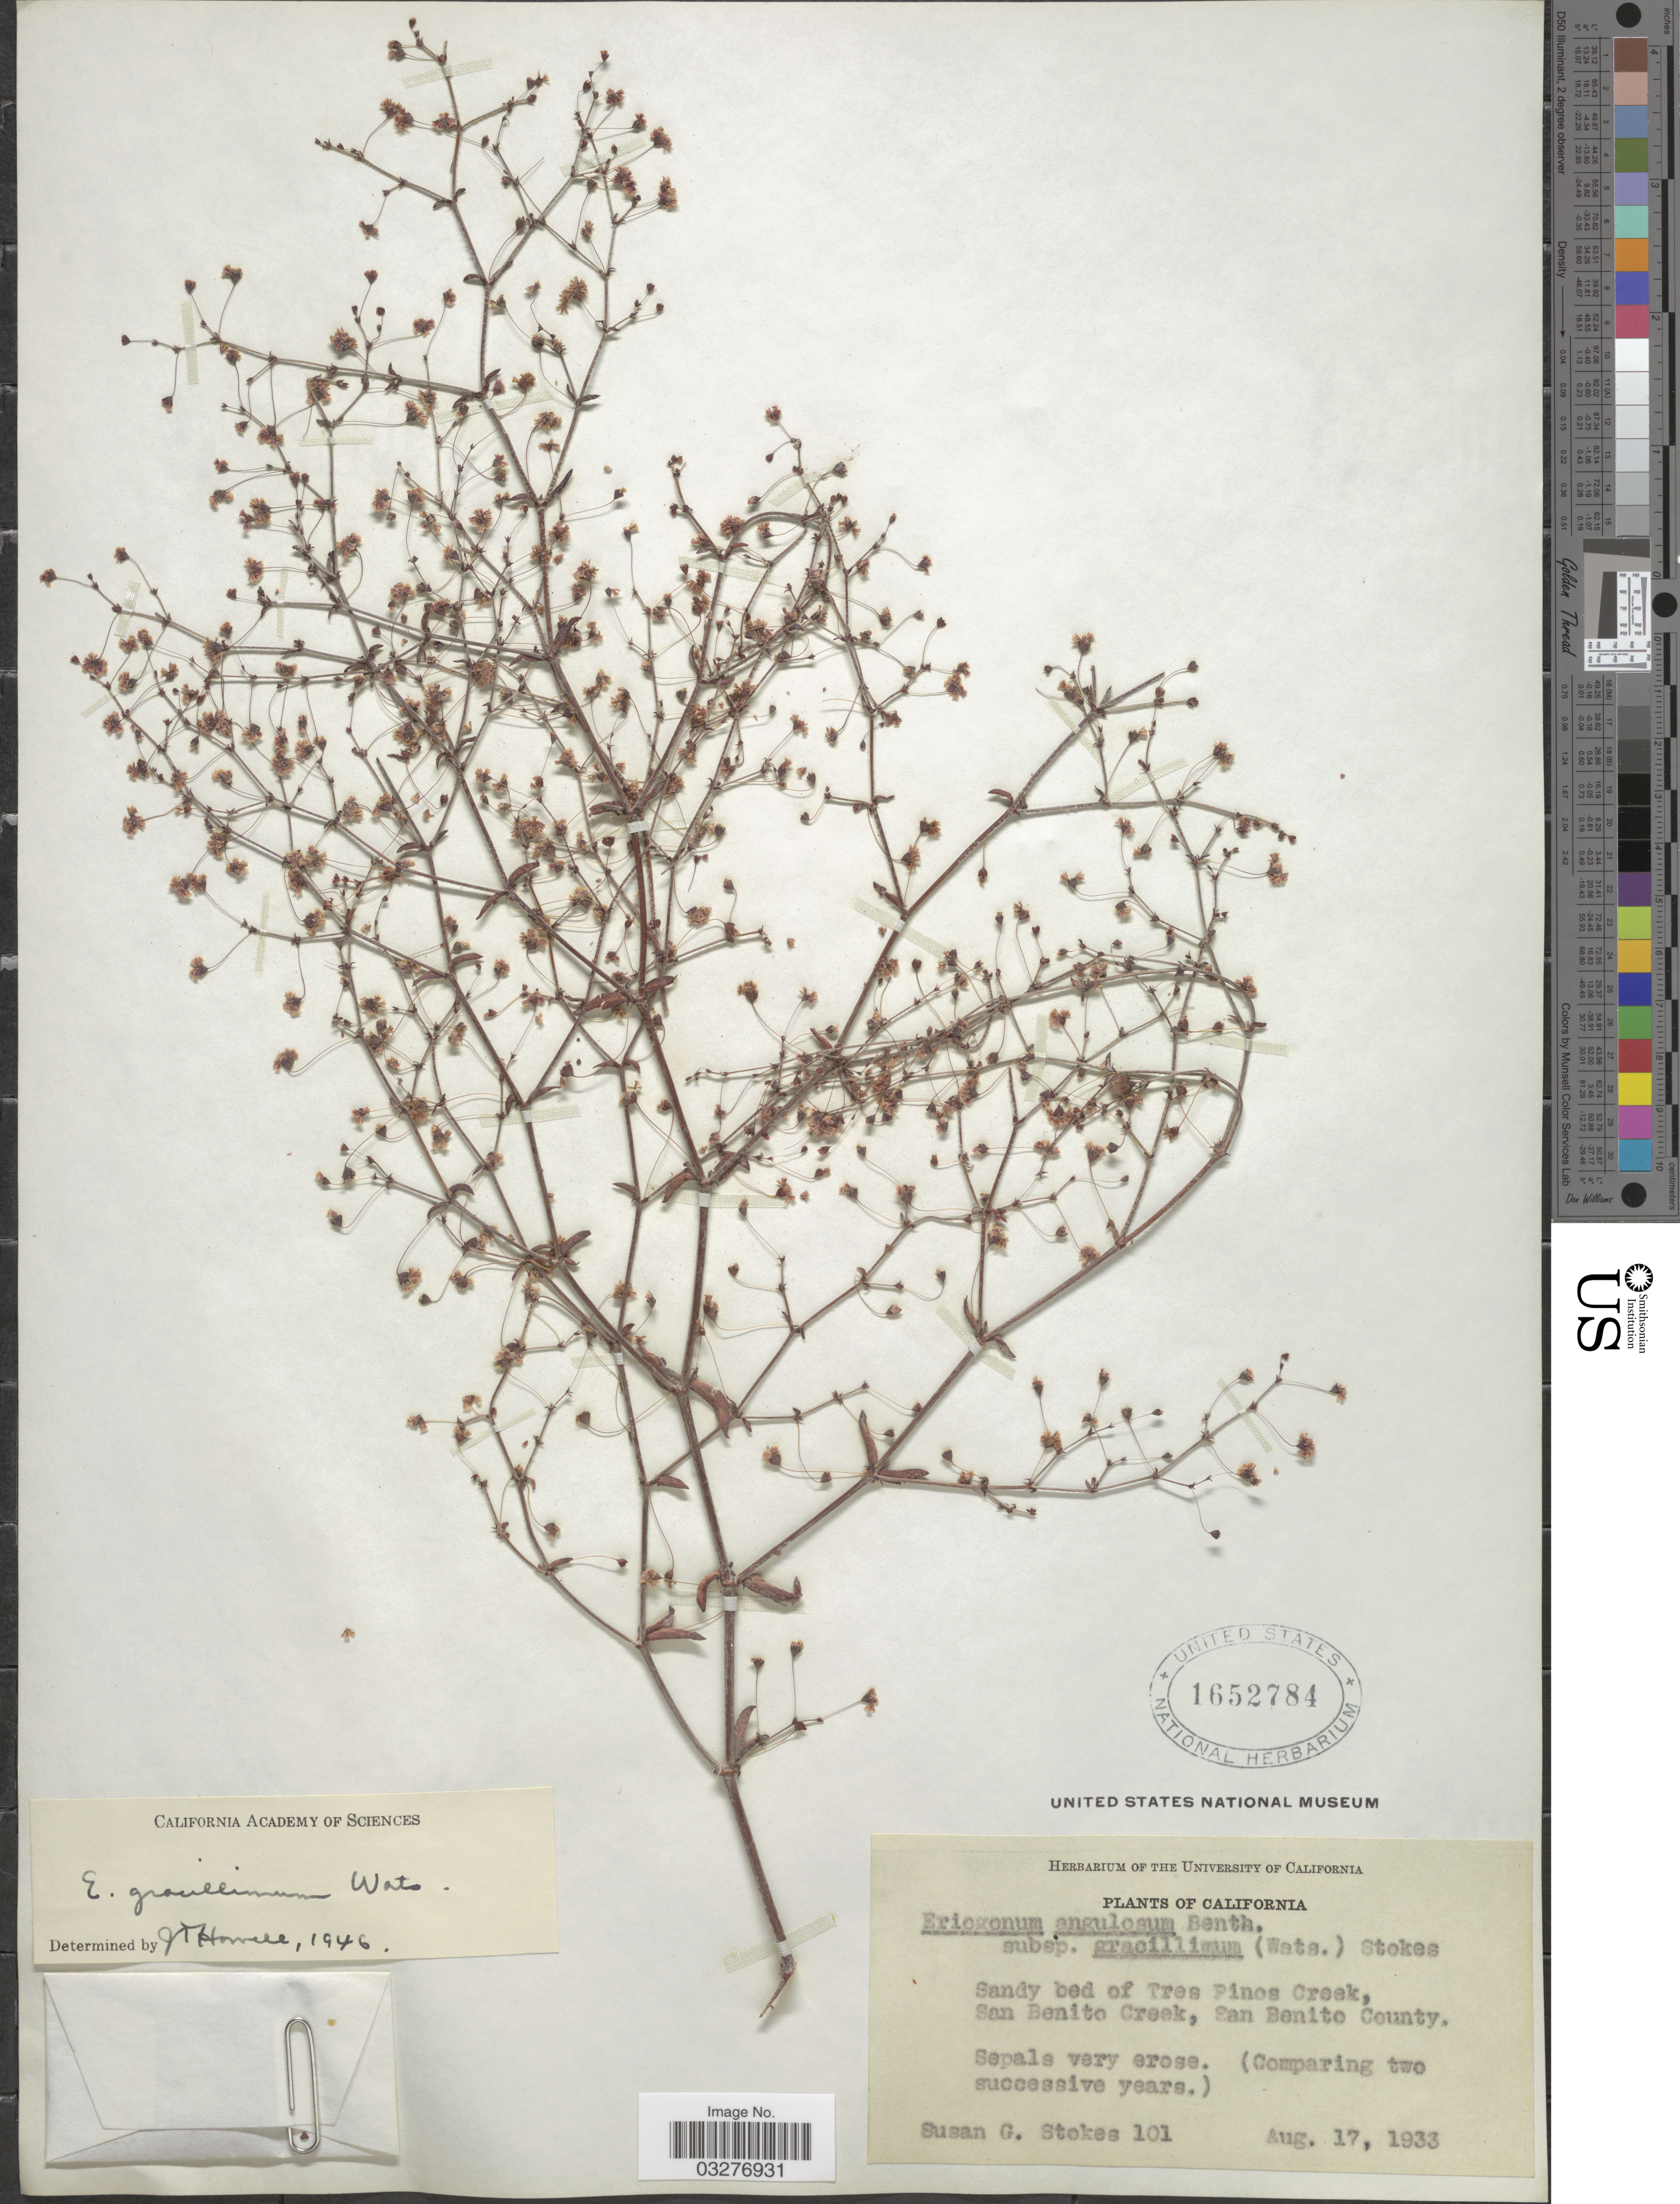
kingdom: Plantae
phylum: Tracheophyta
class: Magnoliopsida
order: Caryophyllales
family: Polygonaceae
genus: Eriogonum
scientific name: Eriogonum gracillimum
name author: S. Watson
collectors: S. G. Stokes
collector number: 101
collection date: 1933-08-17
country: United States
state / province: California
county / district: San Benito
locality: Sandy bed of Tres Pinos Creek, San Benito Creek, San Benito County.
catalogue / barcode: US 1652784